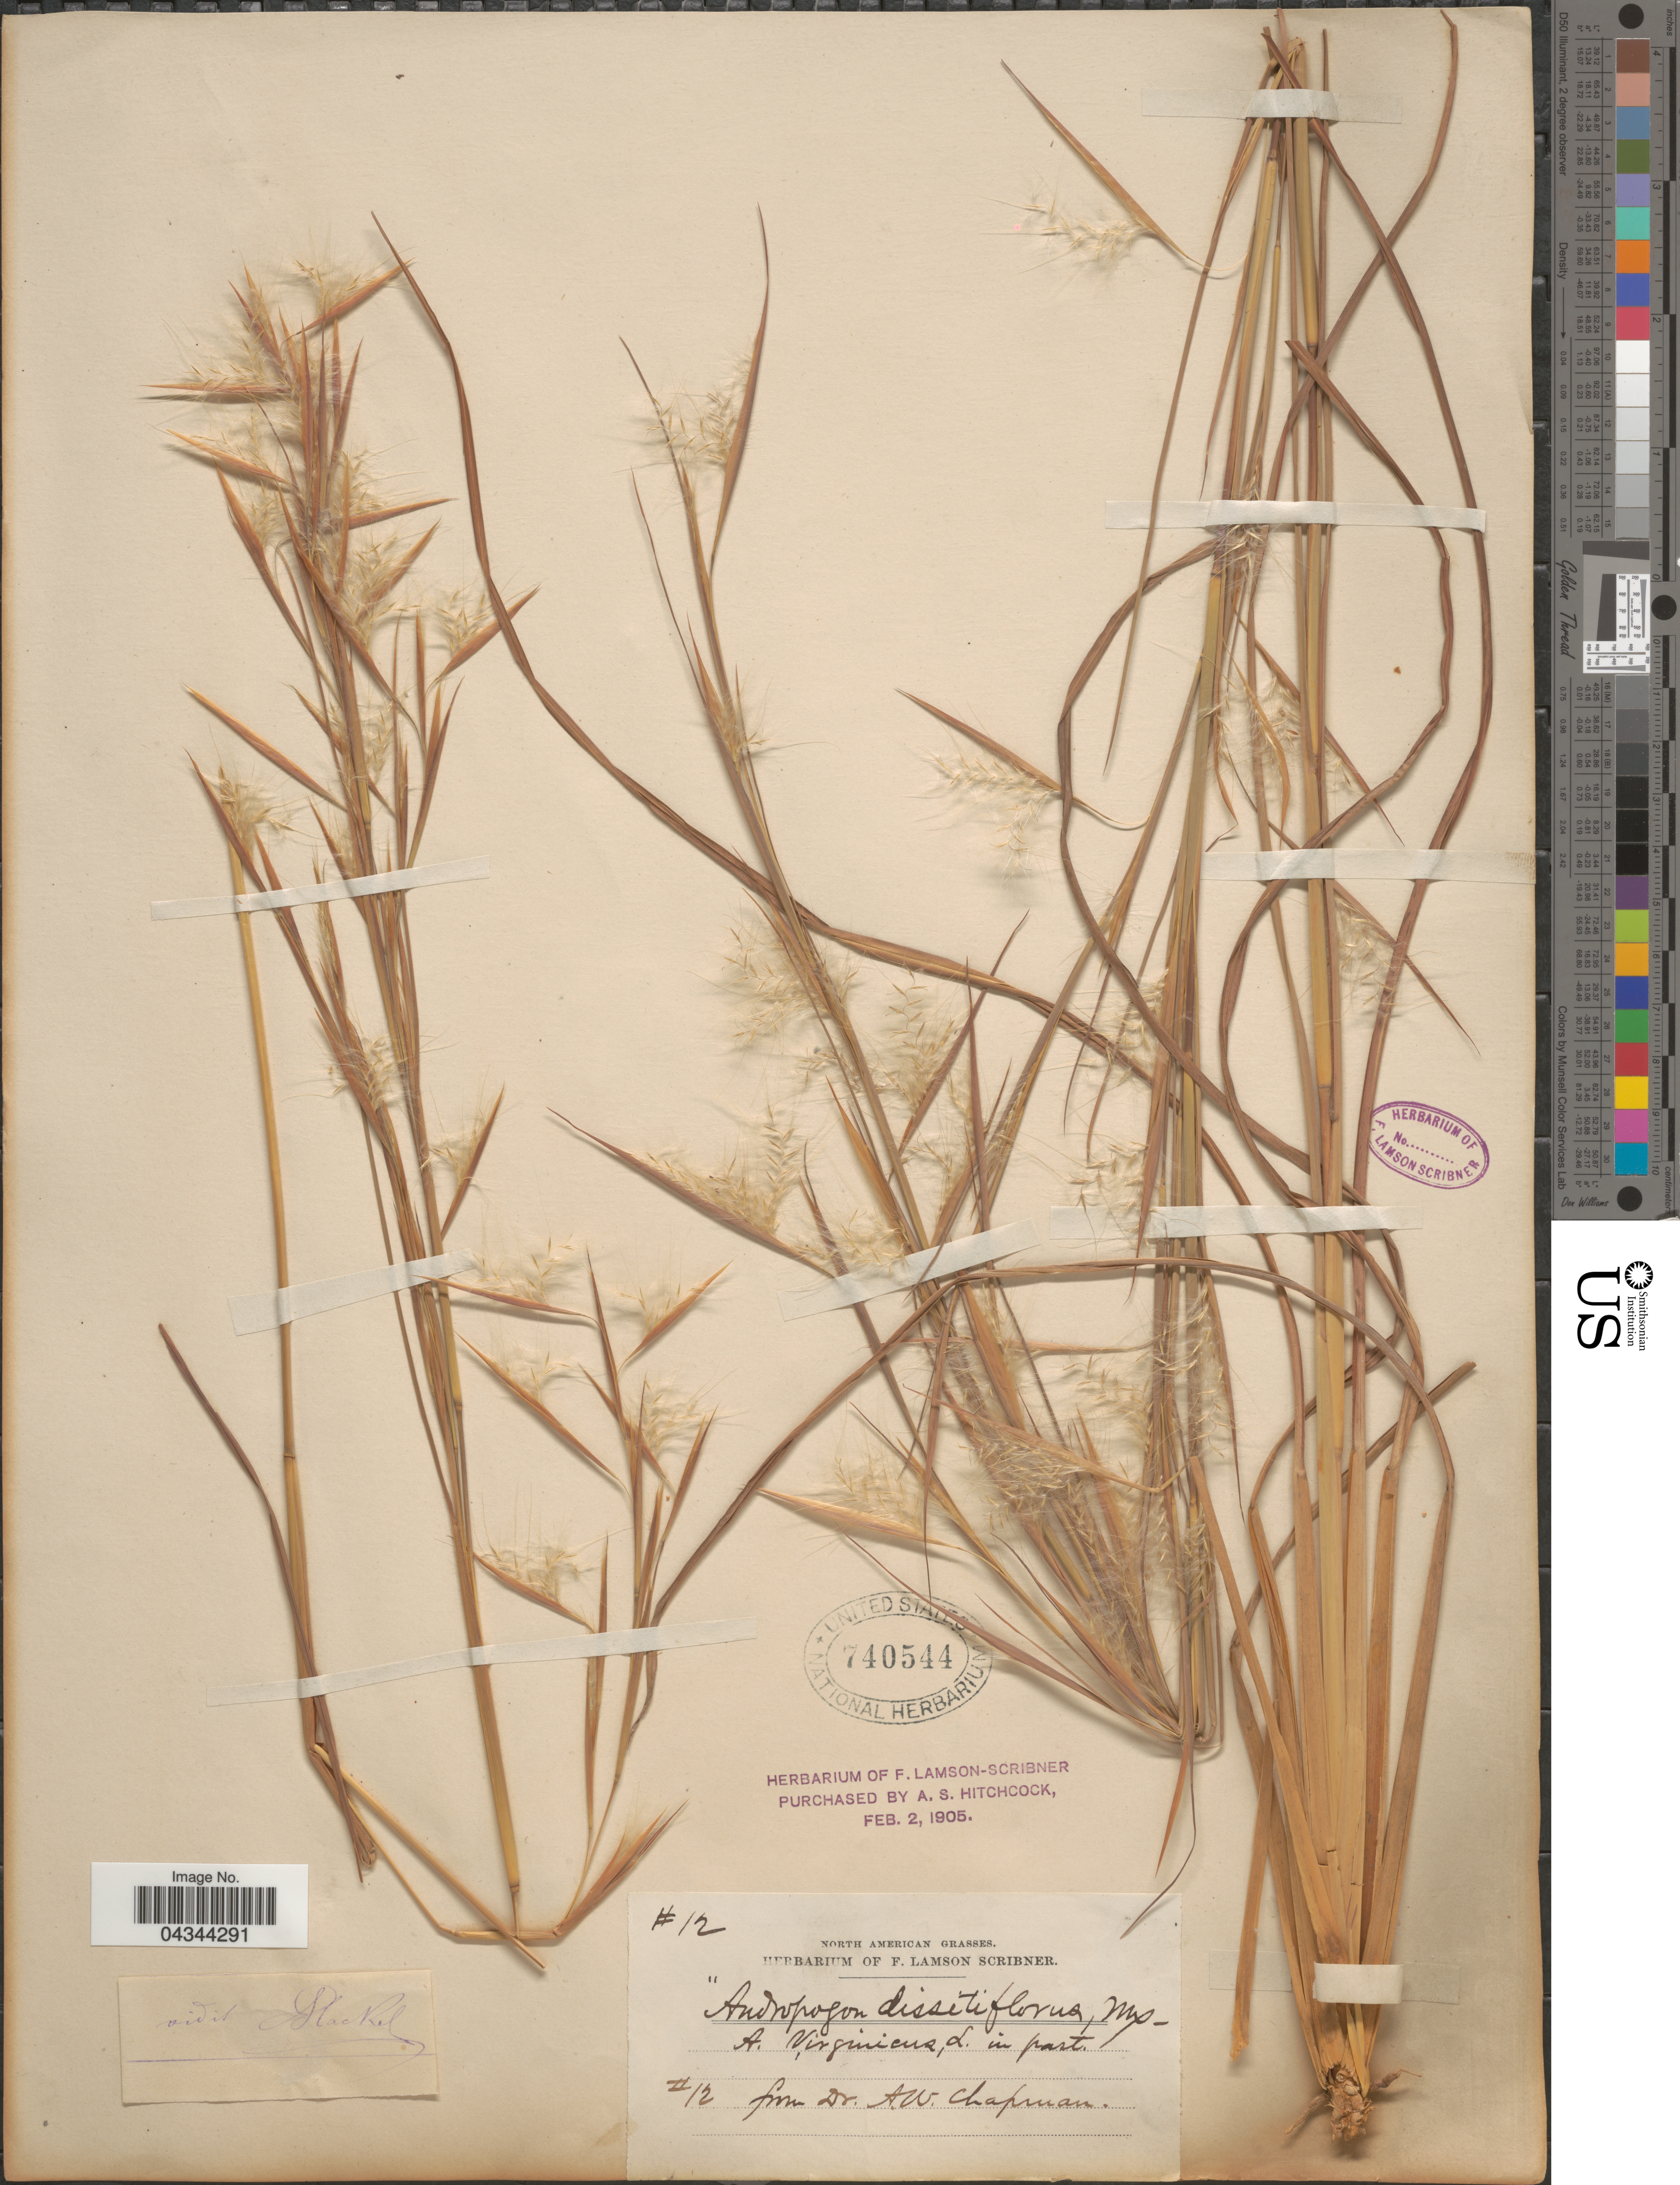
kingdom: Plantae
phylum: Tracheophyta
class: Liliopsida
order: Poales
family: Poaceae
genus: Andropogon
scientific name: Andropogon virginicus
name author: L.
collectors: ex herb. F. Lamson Scribner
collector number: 12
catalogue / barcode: US 740544